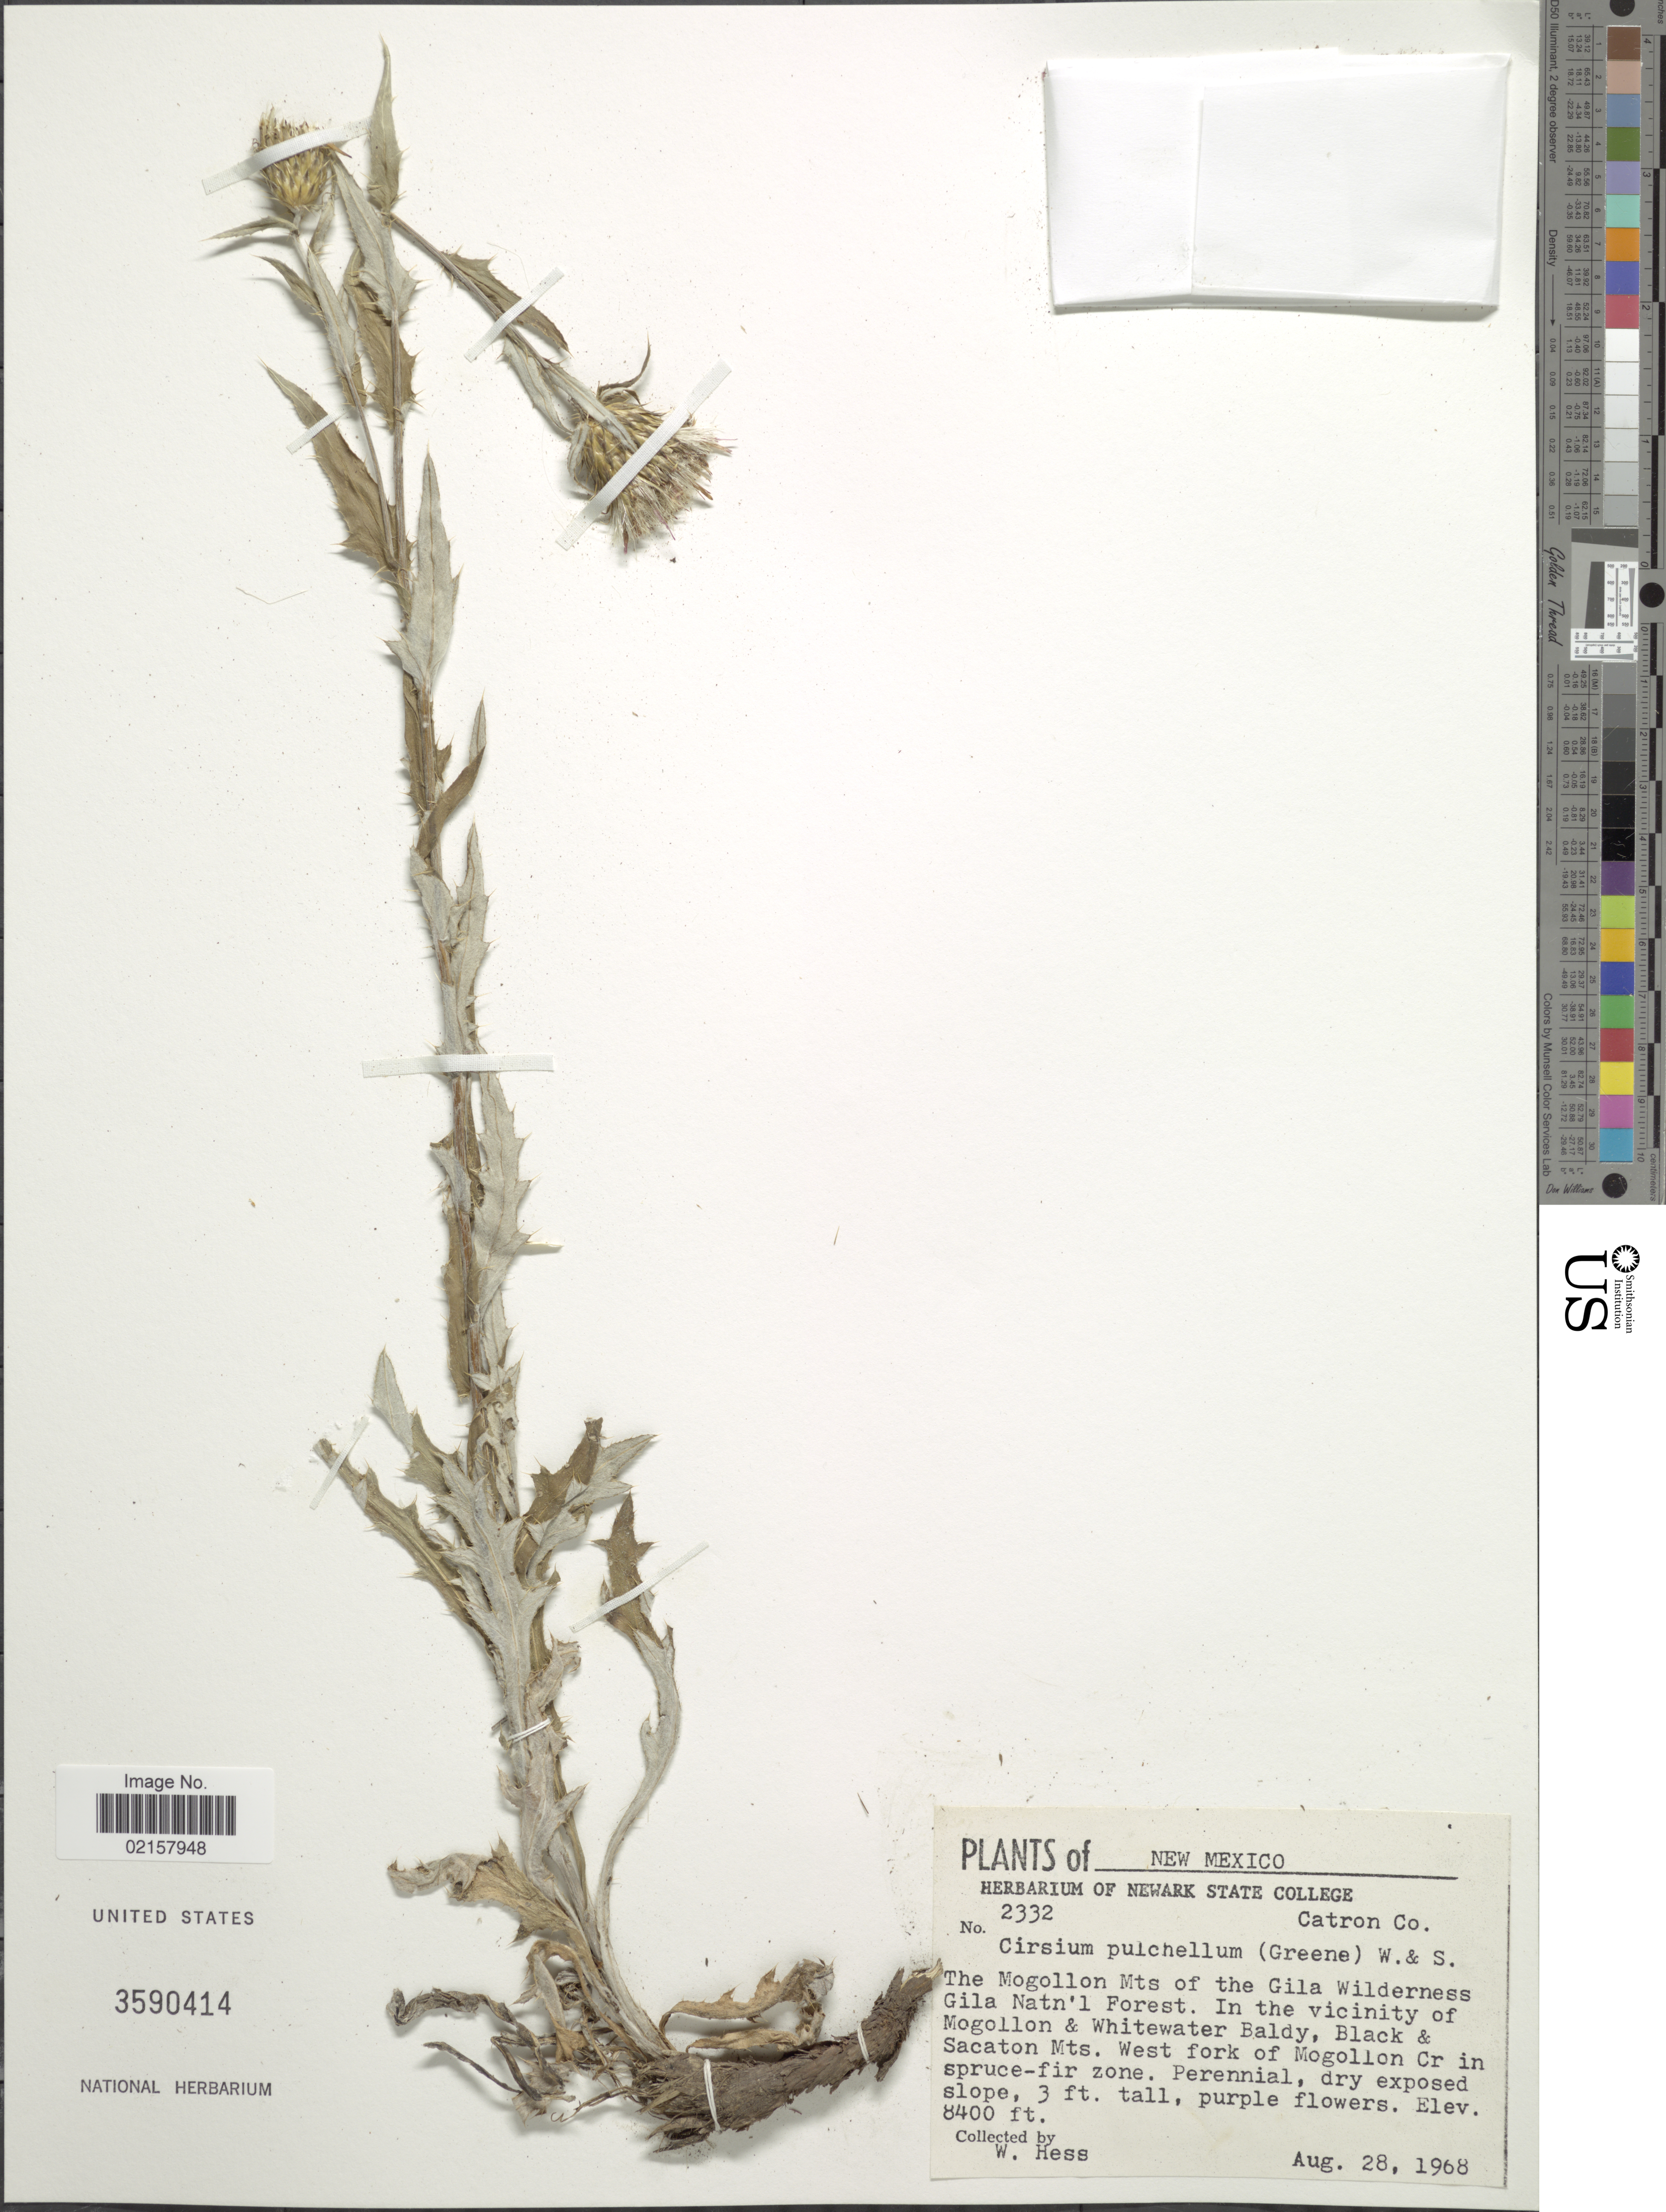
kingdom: Plantae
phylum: Tracheophyta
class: Magnoliopsida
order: Asterales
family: Asteraceae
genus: Cirsium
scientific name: Cirsium undulatum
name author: (Nutt.) Spreng.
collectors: W. Hess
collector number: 2332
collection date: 1968-08-28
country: United States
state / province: New Mexico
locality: The Mogollon Mts of the Gila Wilderness Gila Natn'l Forest, in the vicinity of Mogollon & Whitewater Baldy, Black & Sacaton Mts., West fork of Mogollon Cr in spruce-fir zone.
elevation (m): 2560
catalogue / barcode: US 3590414